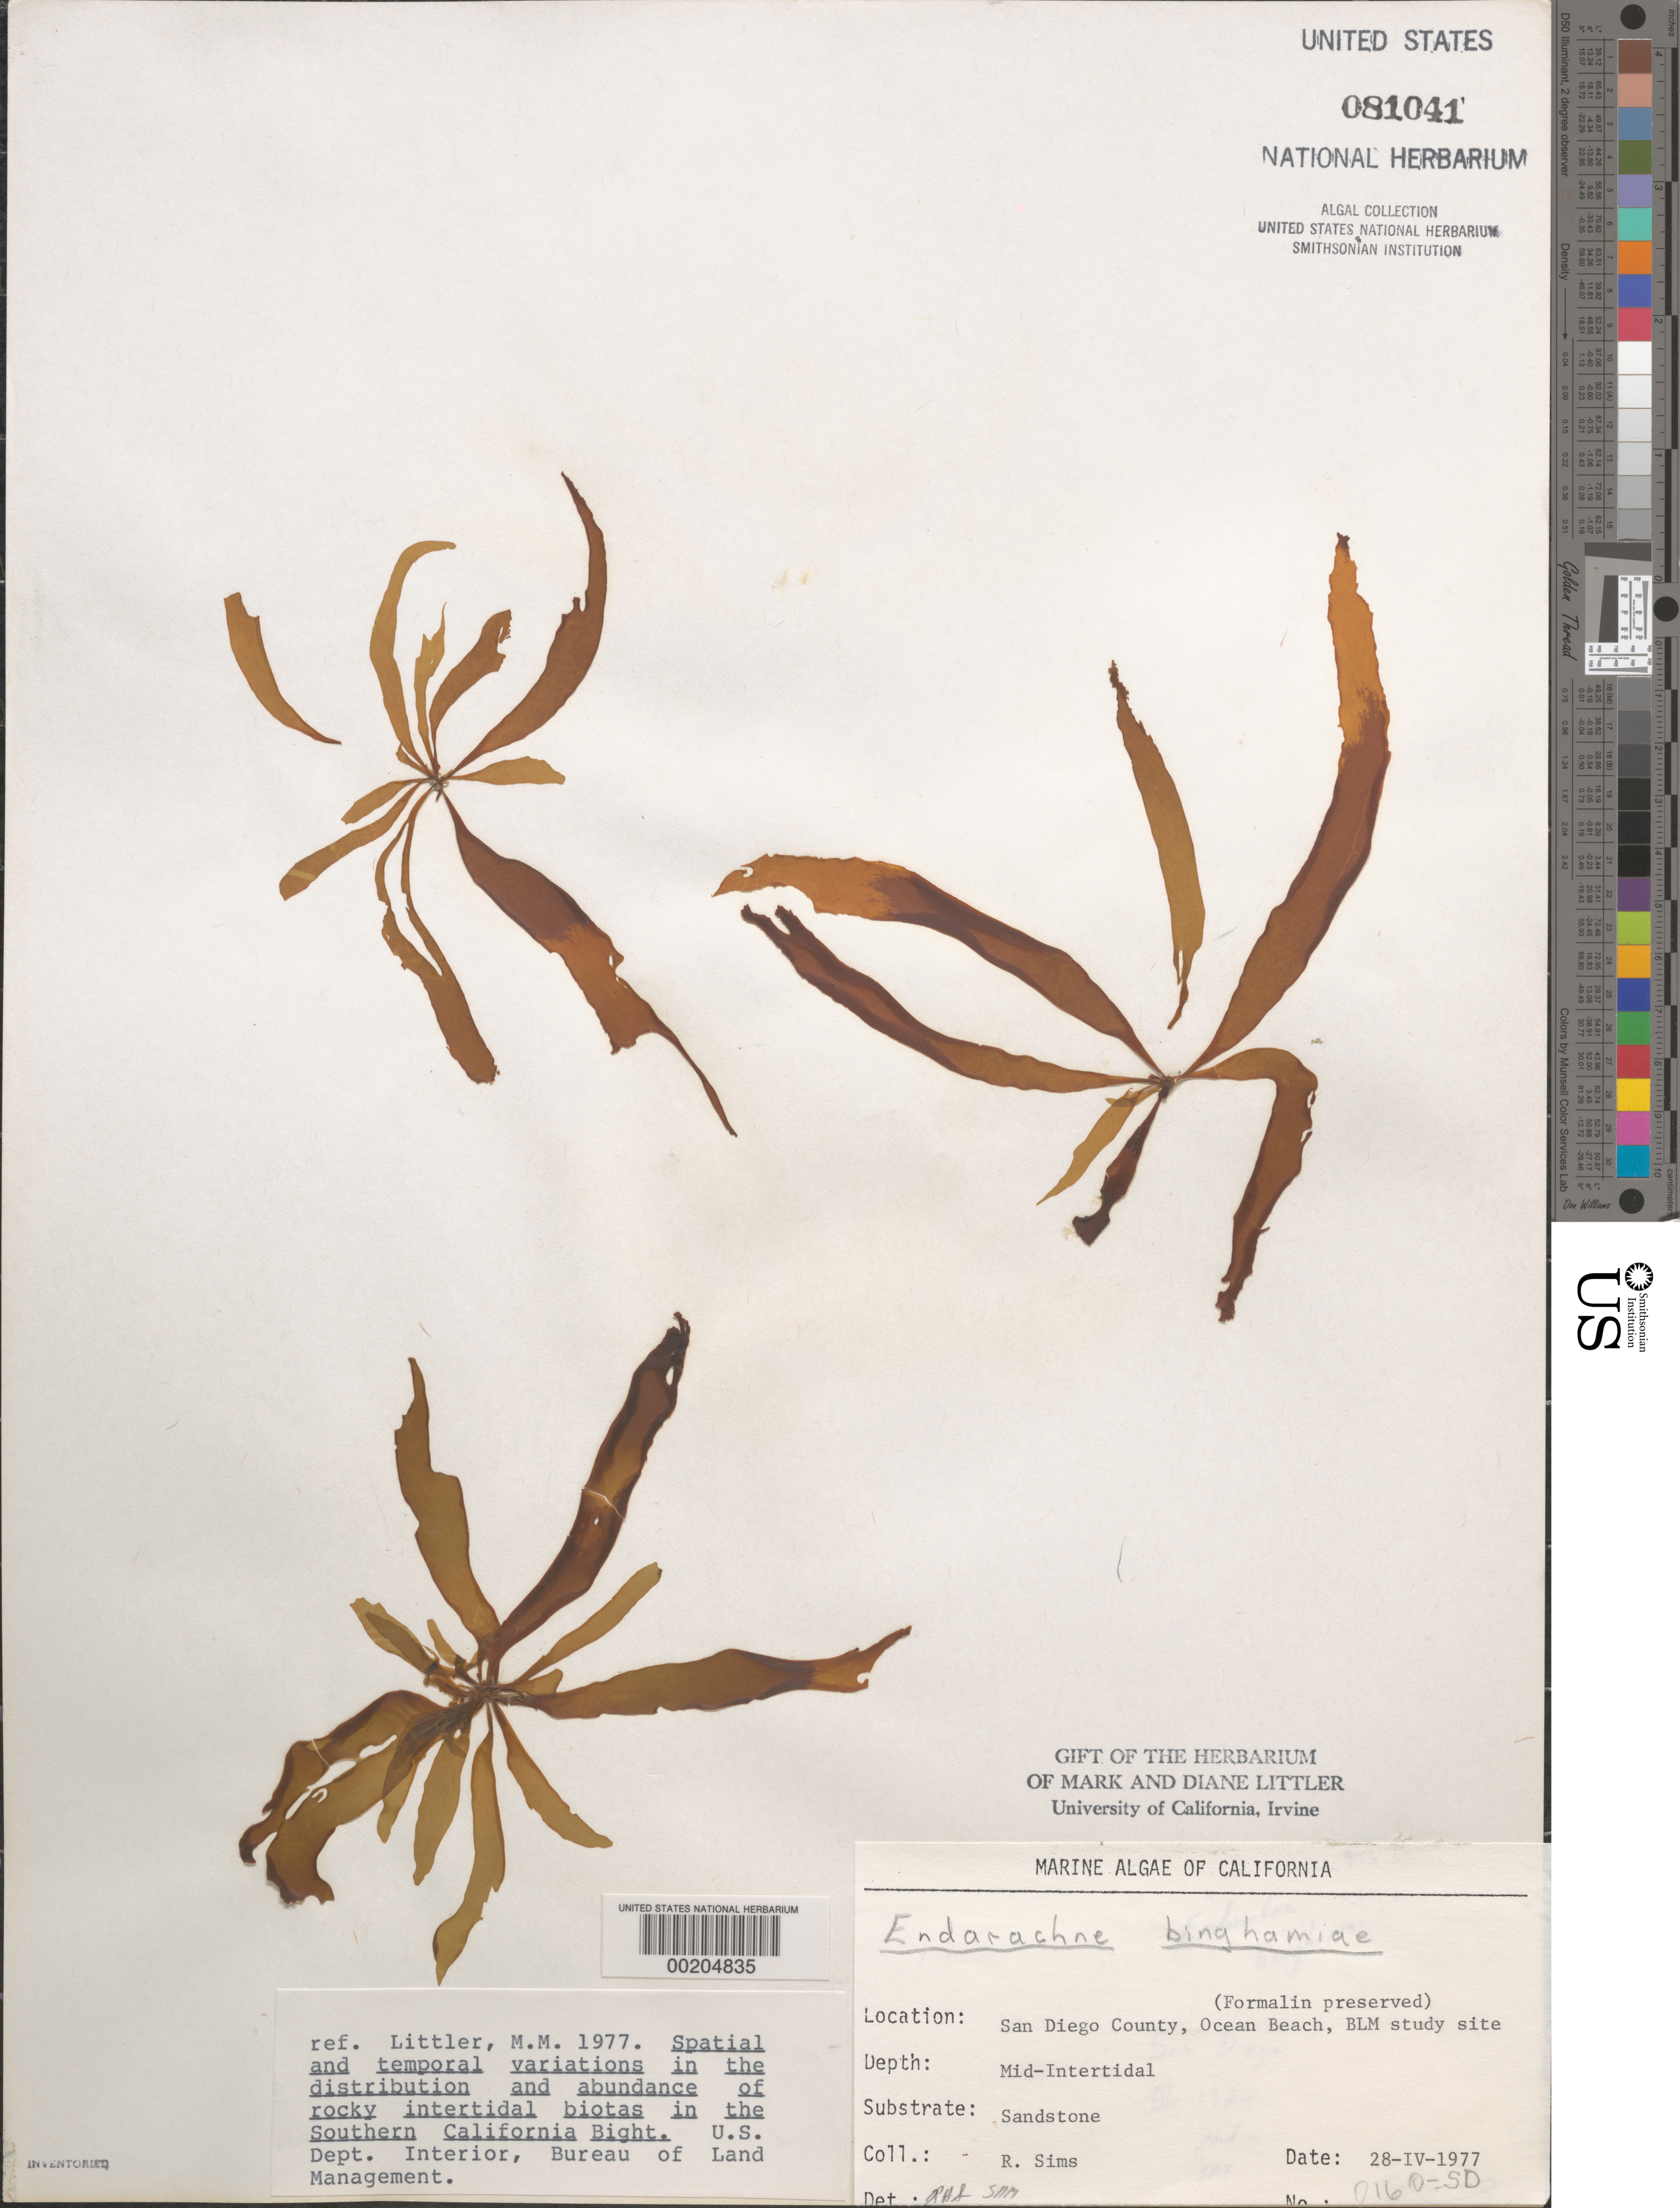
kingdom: Chromista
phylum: Ochrophyta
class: Phaeophyceae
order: Scytosiphonales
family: Scytosiphonaceae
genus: Petalonia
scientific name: Petalonia binghamiae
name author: (J. Agardh) K.L.Vinogr.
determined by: Algae name updating Project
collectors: R. H. Sims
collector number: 0160-sd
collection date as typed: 28 Apr 1977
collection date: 1977-04-28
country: United States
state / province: California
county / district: San Diego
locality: End of Del Monte Street, Ocean Beach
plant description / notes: BLM-SOCALBIGHT Rocky Intertidal Survey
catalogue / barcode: US 81041